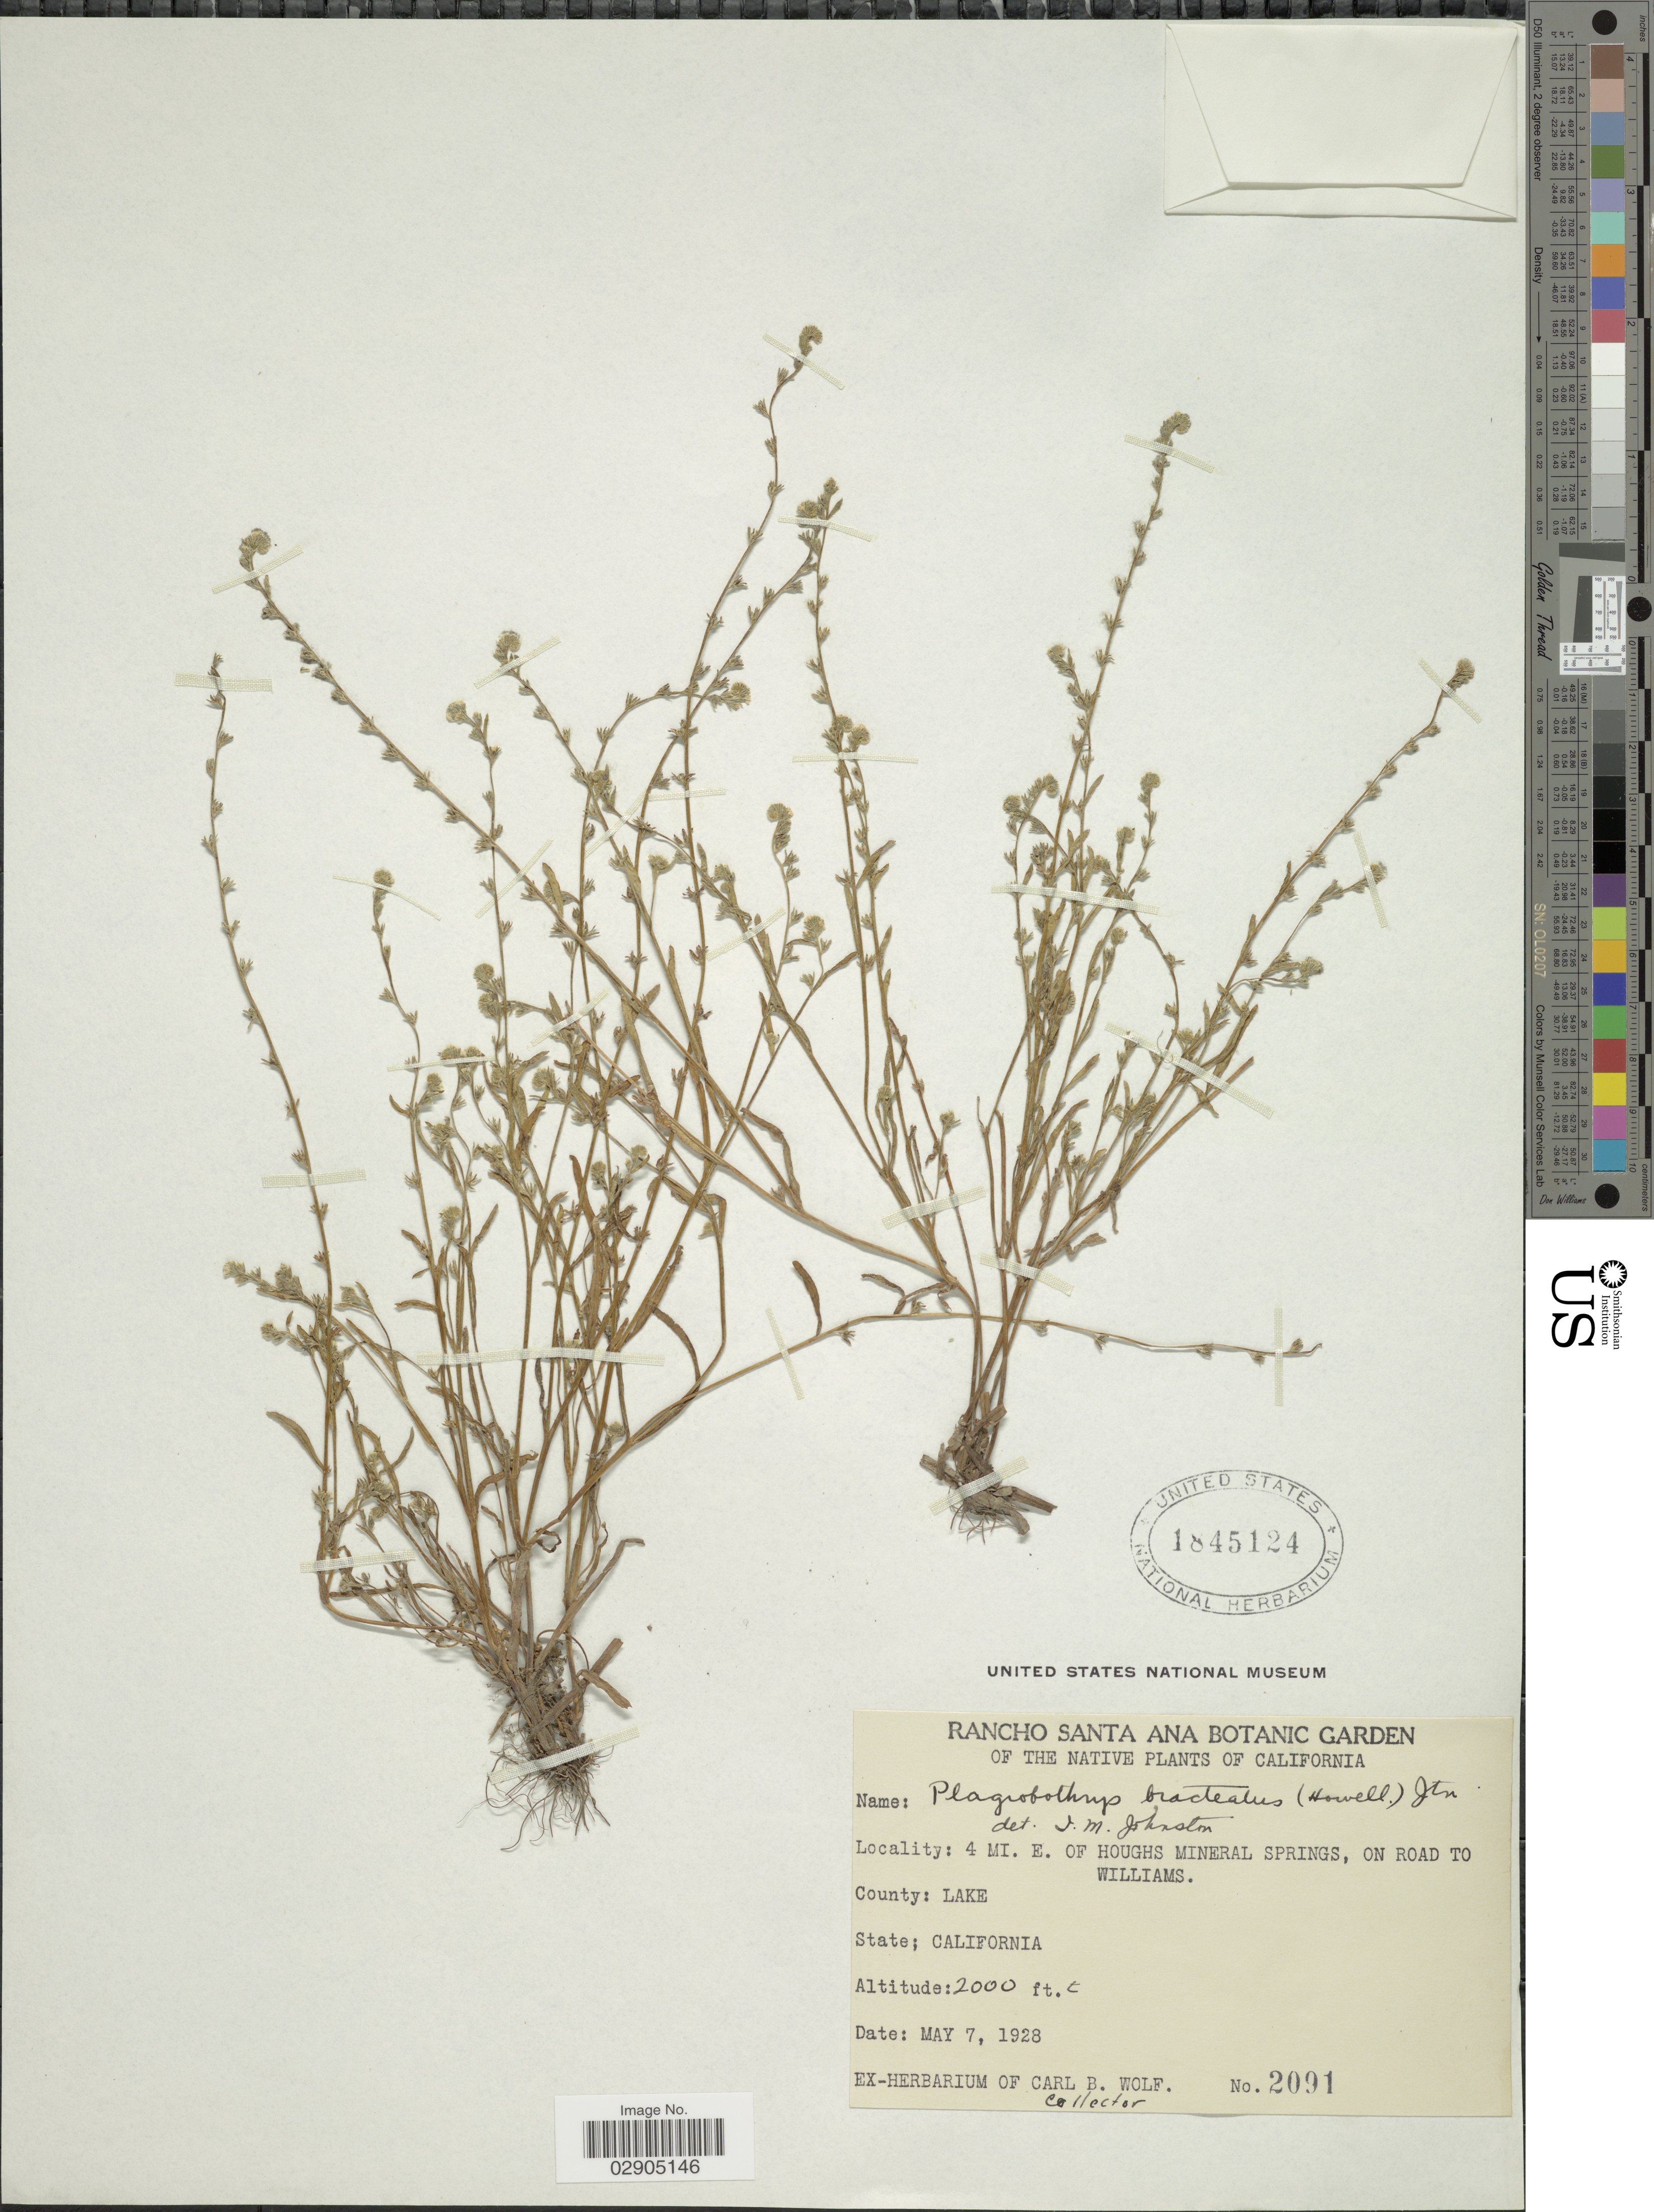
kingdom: Plantae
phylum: Tracheophyta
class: Magnoliopsida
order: Boraginales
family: Boraginaceae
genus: Allocarya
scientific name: Allocarya bracteata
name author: Howell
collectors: C. B. Wolf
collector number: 2091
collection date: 1928-05-07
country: United States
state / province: California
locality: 4 mi. E. of Houghs Mineral Springs, on road to Williams.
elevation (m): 610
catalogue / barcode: US 1845124